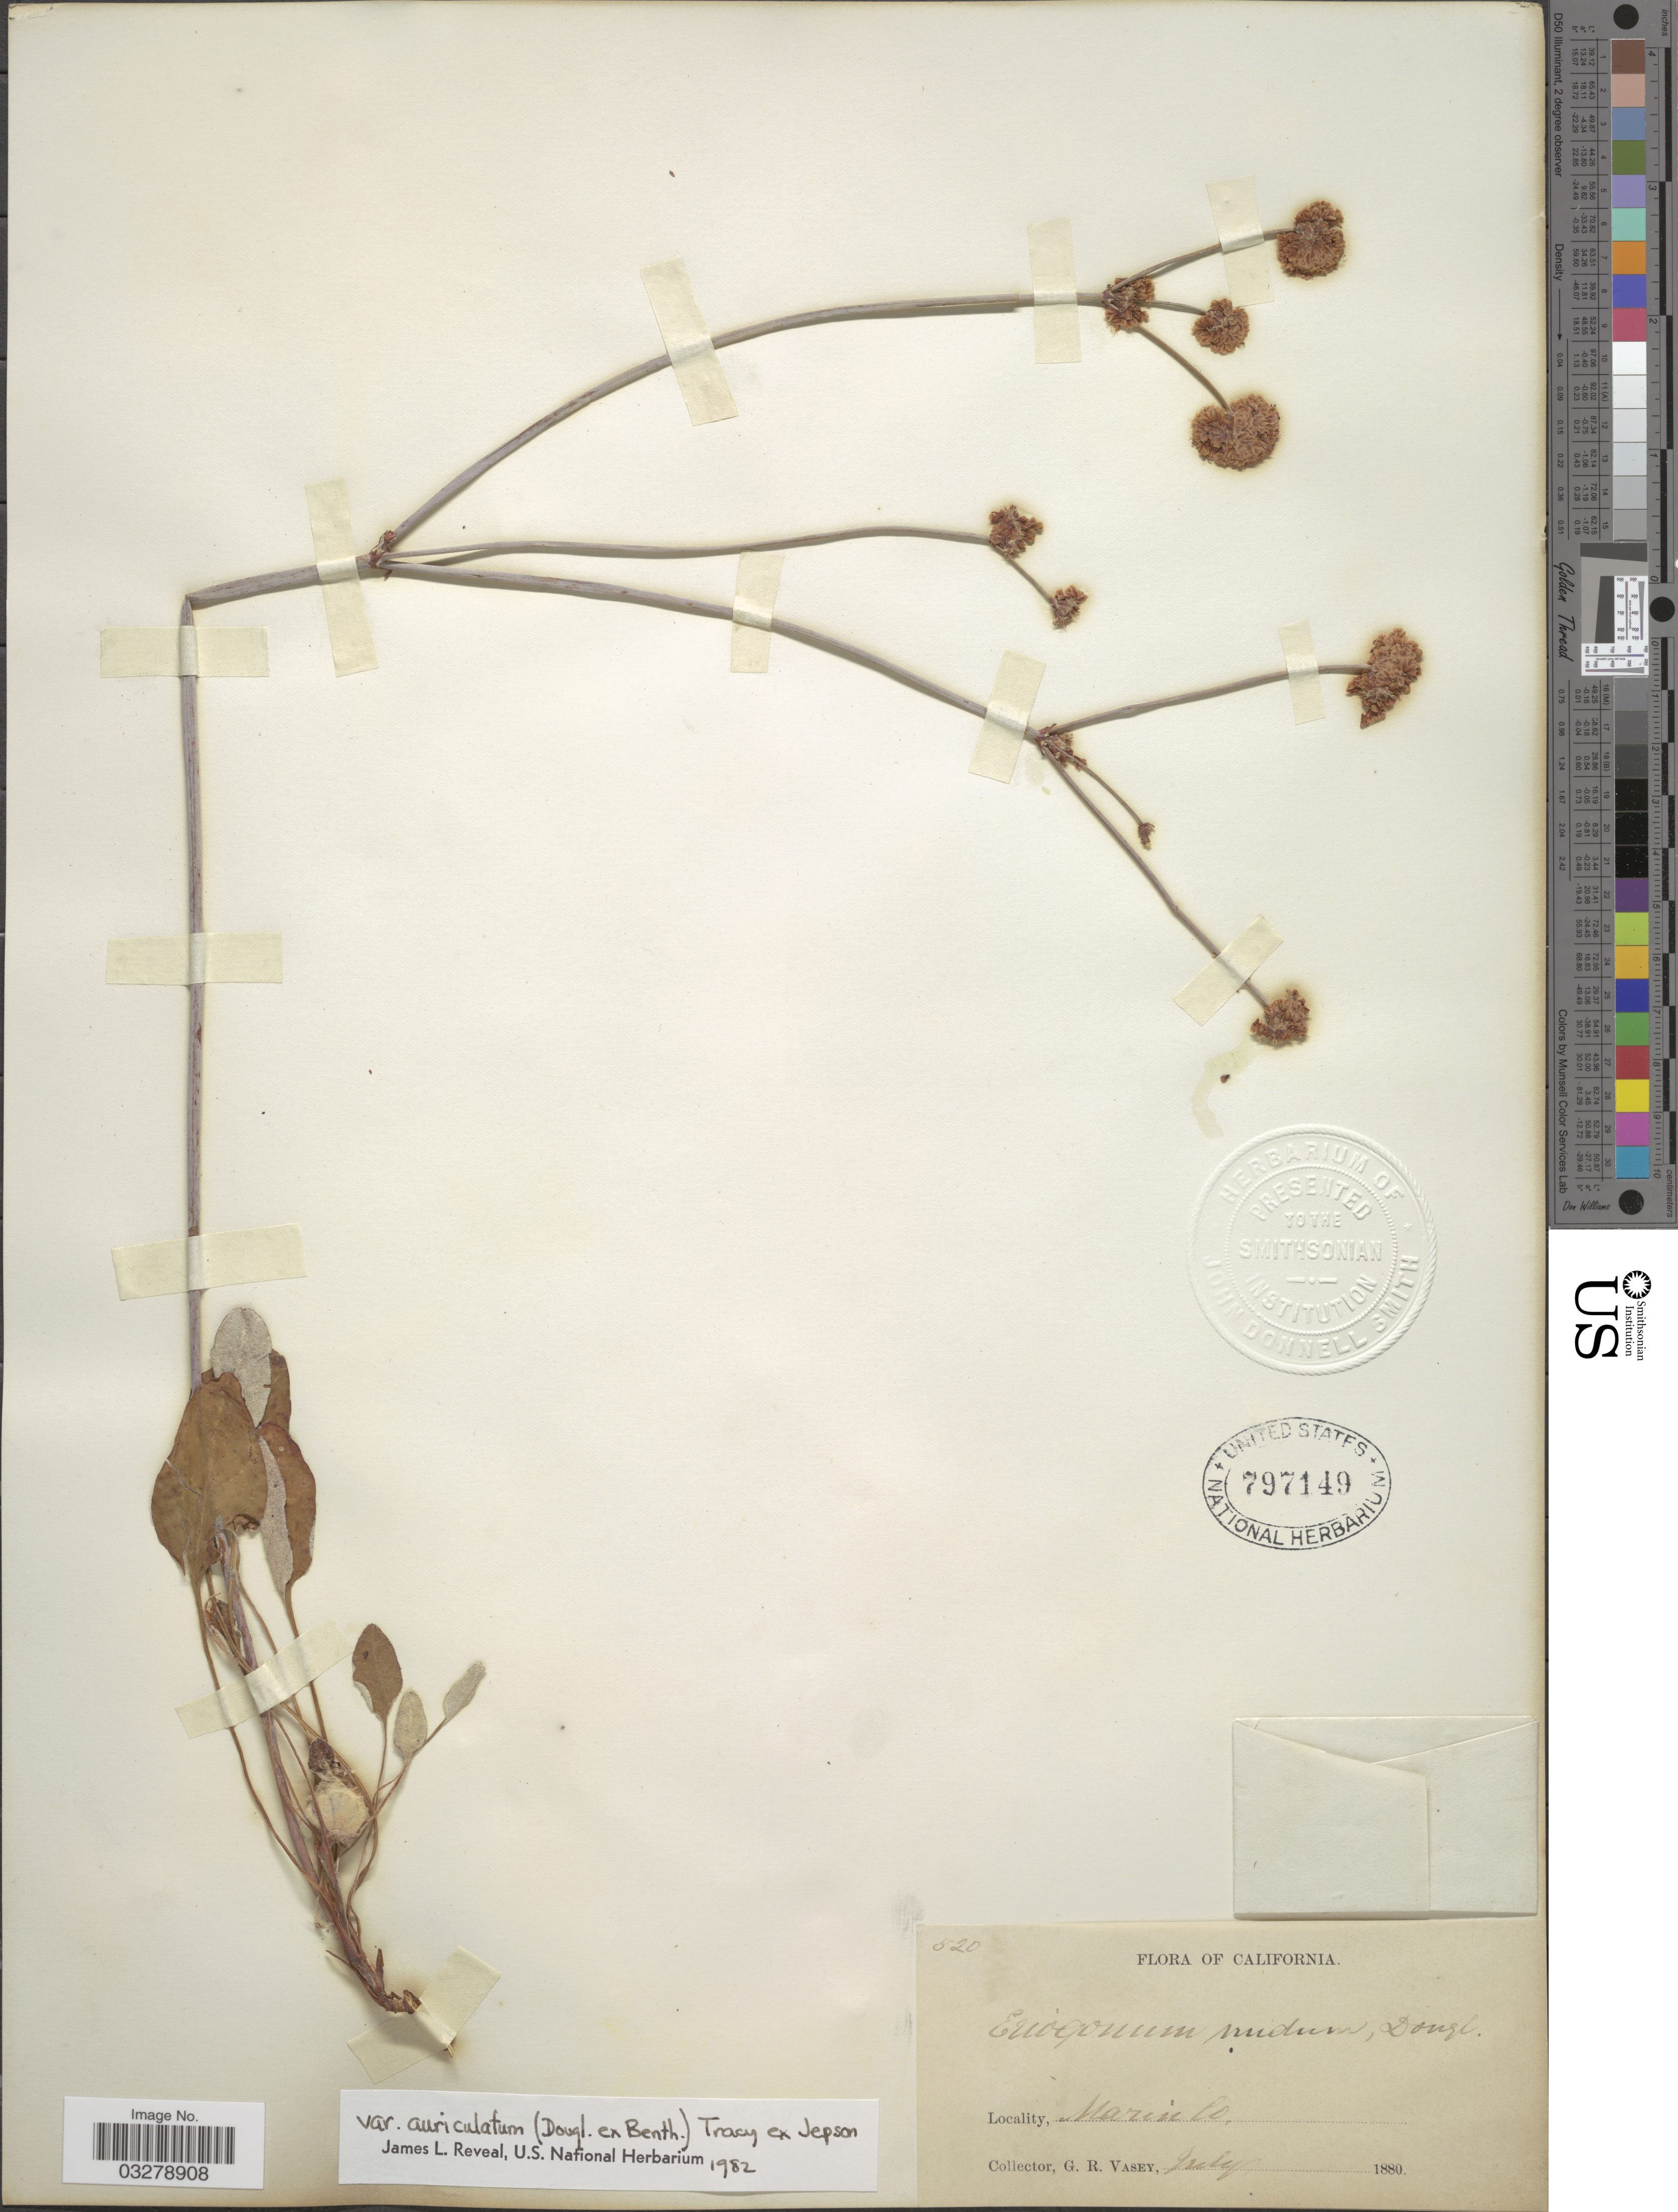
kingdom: Plantae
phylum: Tracheophyta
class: Magnoliopsida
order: Caryophyllales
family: Polygonaceae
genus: Eriogonum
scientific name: Eriogonum nudum var. auriculatum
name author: (Benth.) Tracy ex Jeps.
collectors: G. R. Vasey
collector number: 520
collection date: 1880-07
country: United States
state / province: California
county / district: Marin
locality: Marin Co.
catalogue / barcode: US 797149